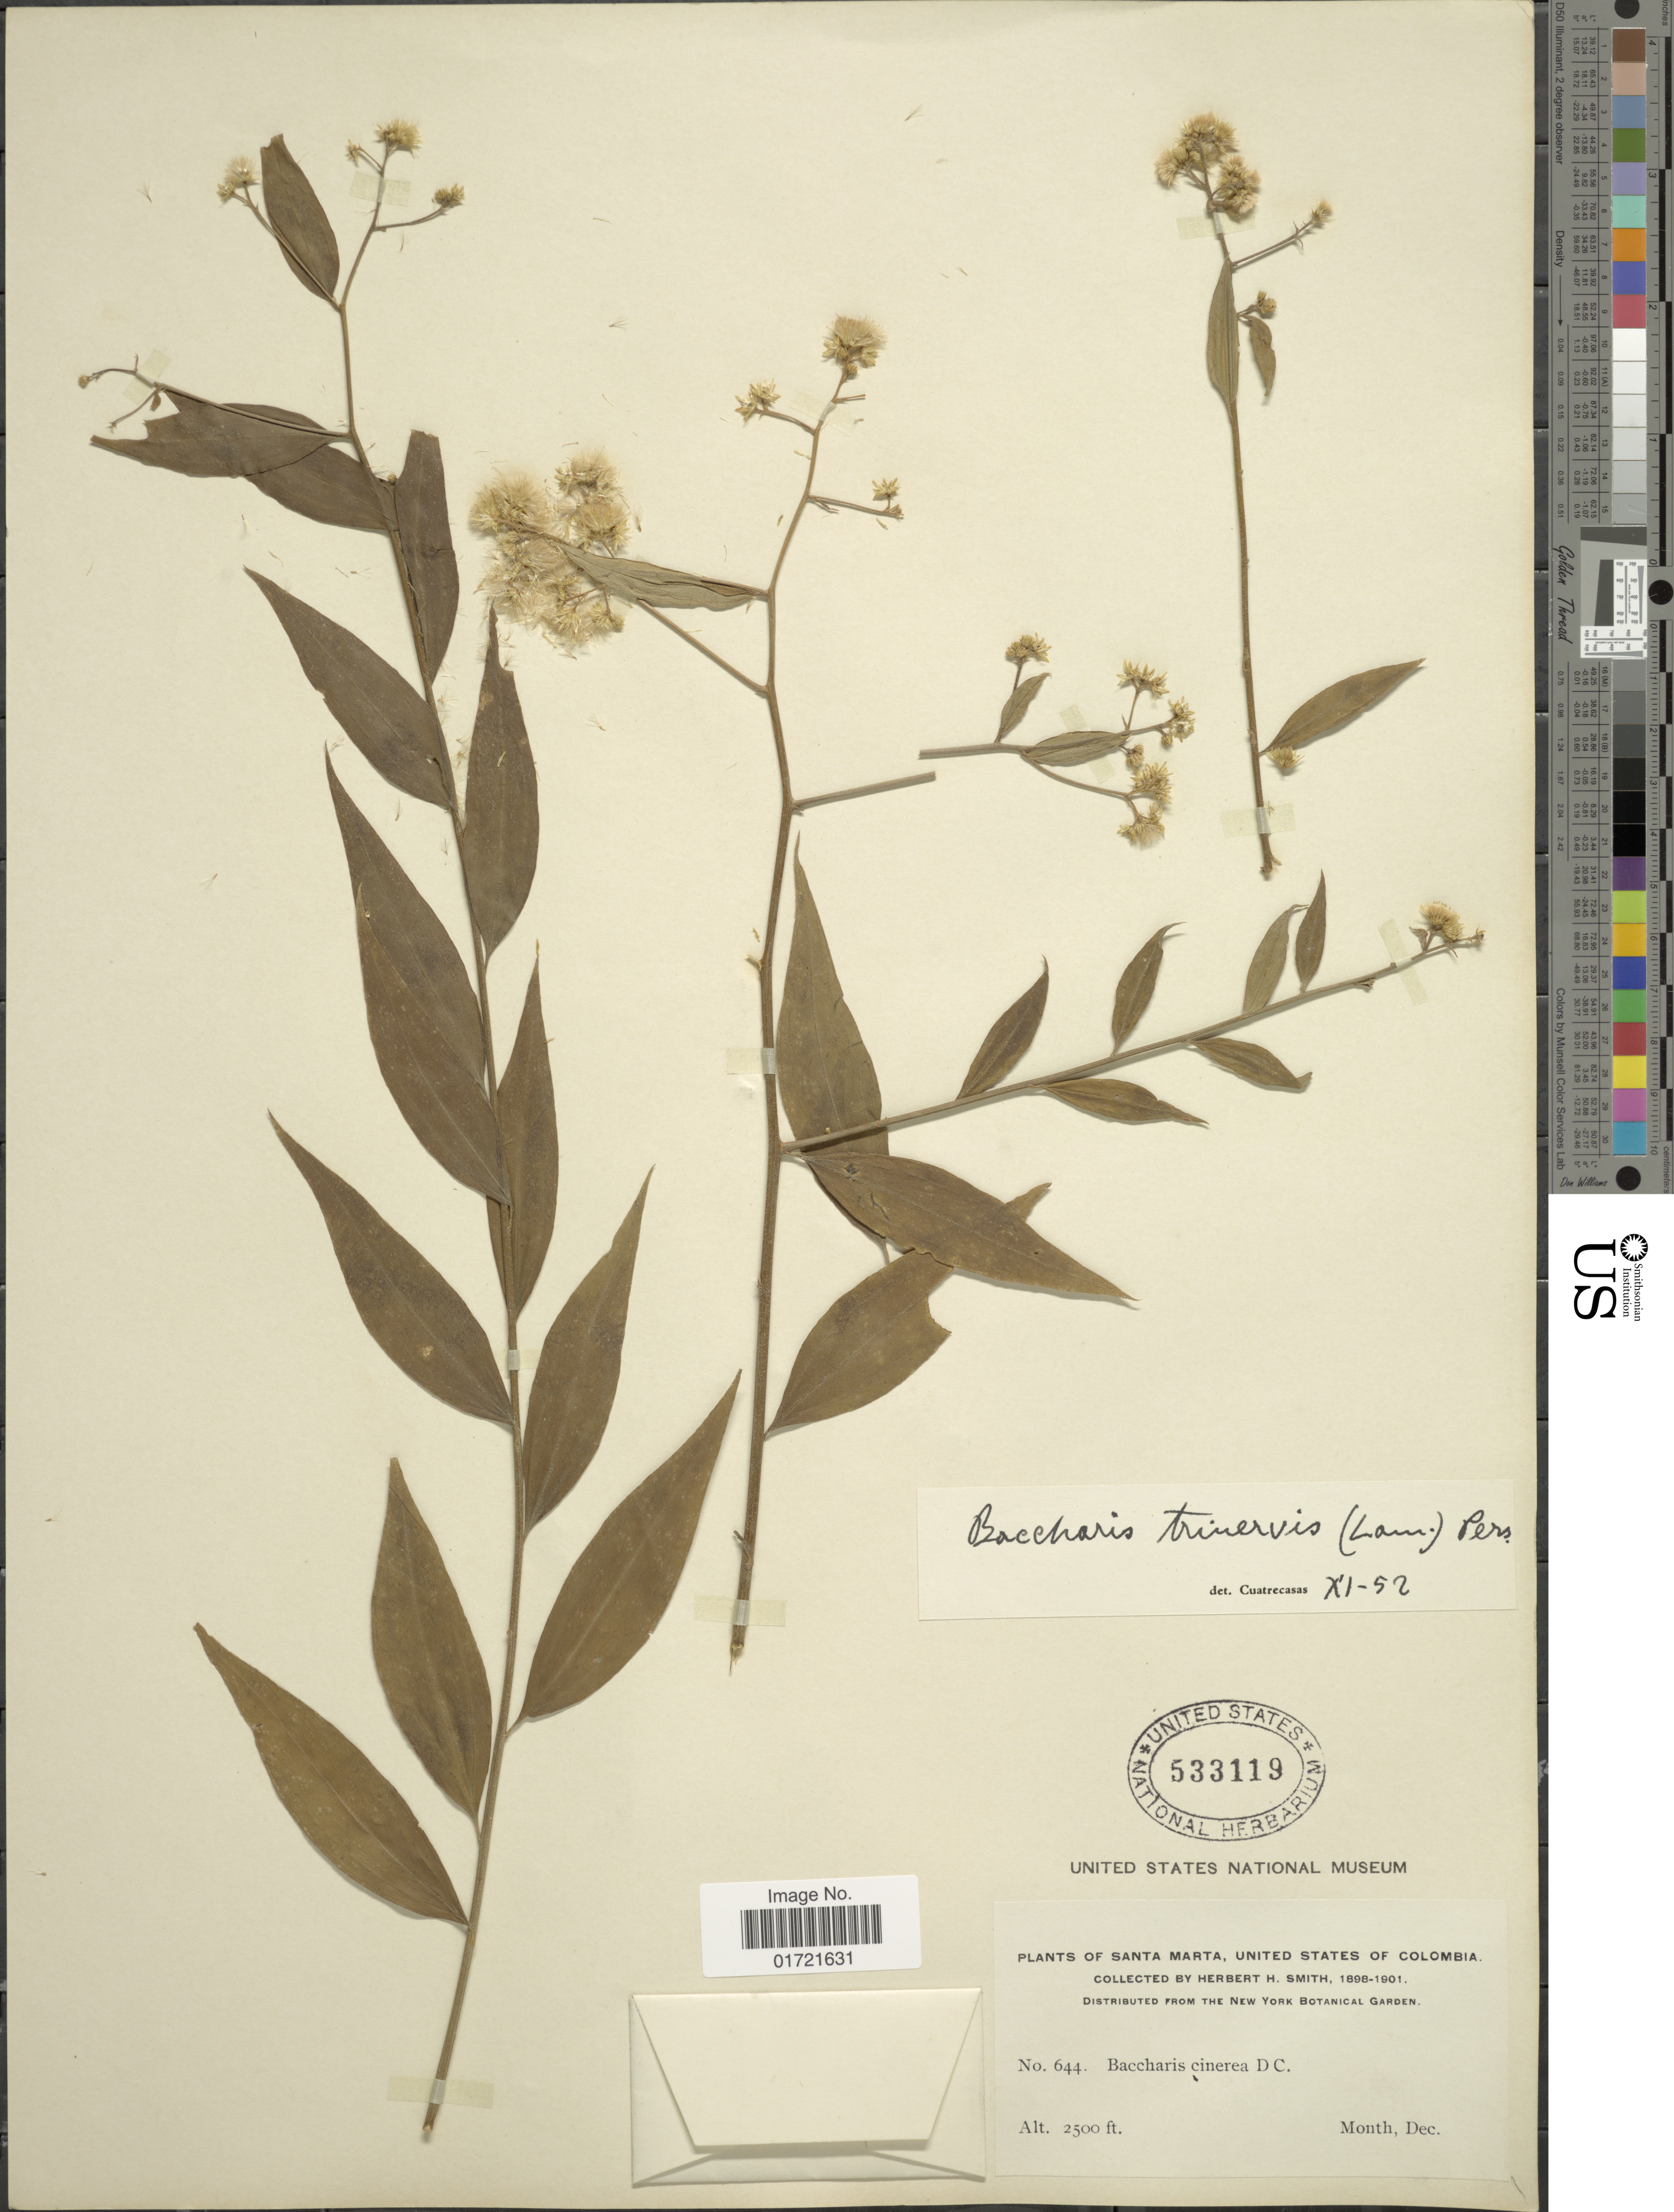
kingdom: Plantae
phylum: Tracheophyta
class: Magnoliopsida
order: Asterales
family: Asteraceae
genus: Baccharis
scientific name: Baccharis trinervis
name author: (Lam.) Pers.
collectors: Herbert H. Smith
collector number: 644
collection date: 1898-12/1901-12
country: Colombia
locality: Santa Marta, United State of Colombia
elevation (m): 762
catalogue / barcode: US 533119